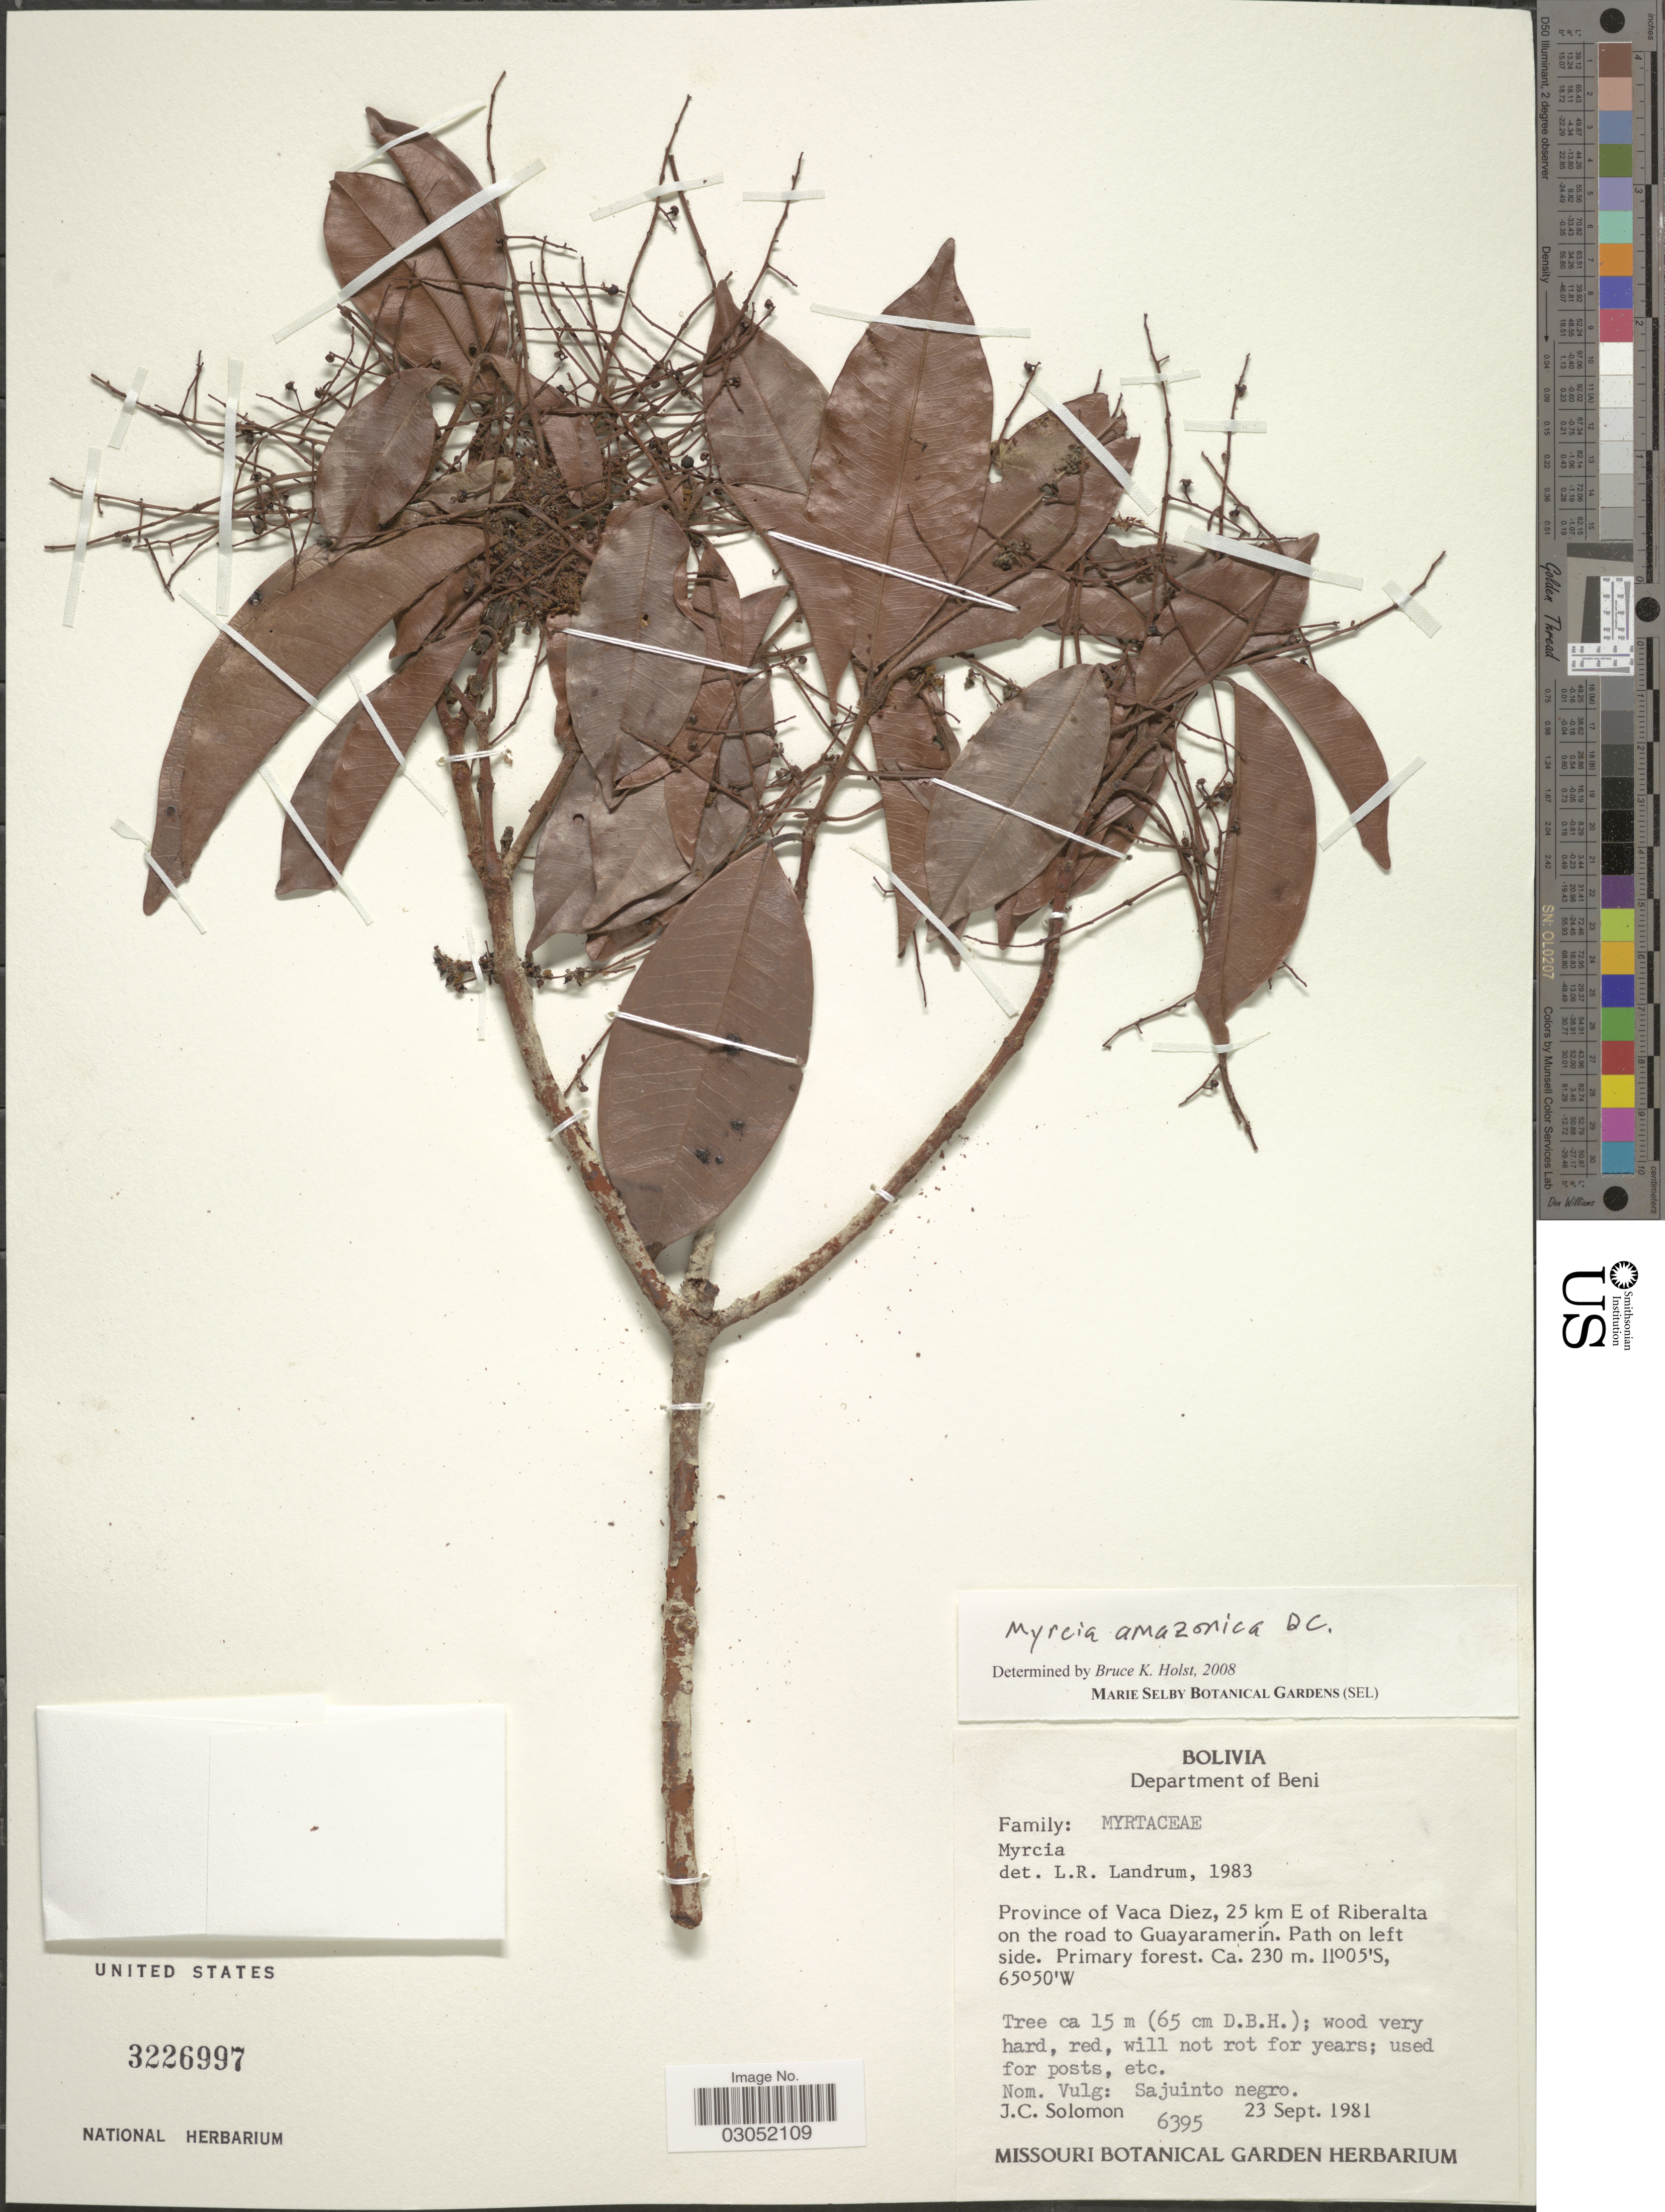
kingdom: Plantae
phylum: Tracheophyta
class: Magnoliopsida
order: Myrtales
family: Myrtaceae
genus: Myrcia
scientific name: Myrcia amazonica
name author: DC.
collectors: J. C. Solomon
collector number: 6395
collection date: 1981-09-23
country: Bolivia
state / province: Beni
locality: Department of Beni. Province of Vaca Diez, 25 km E of Riberalta on the road to Guayaramerín. Path on left side.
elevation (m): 230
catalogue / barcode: US 3226997